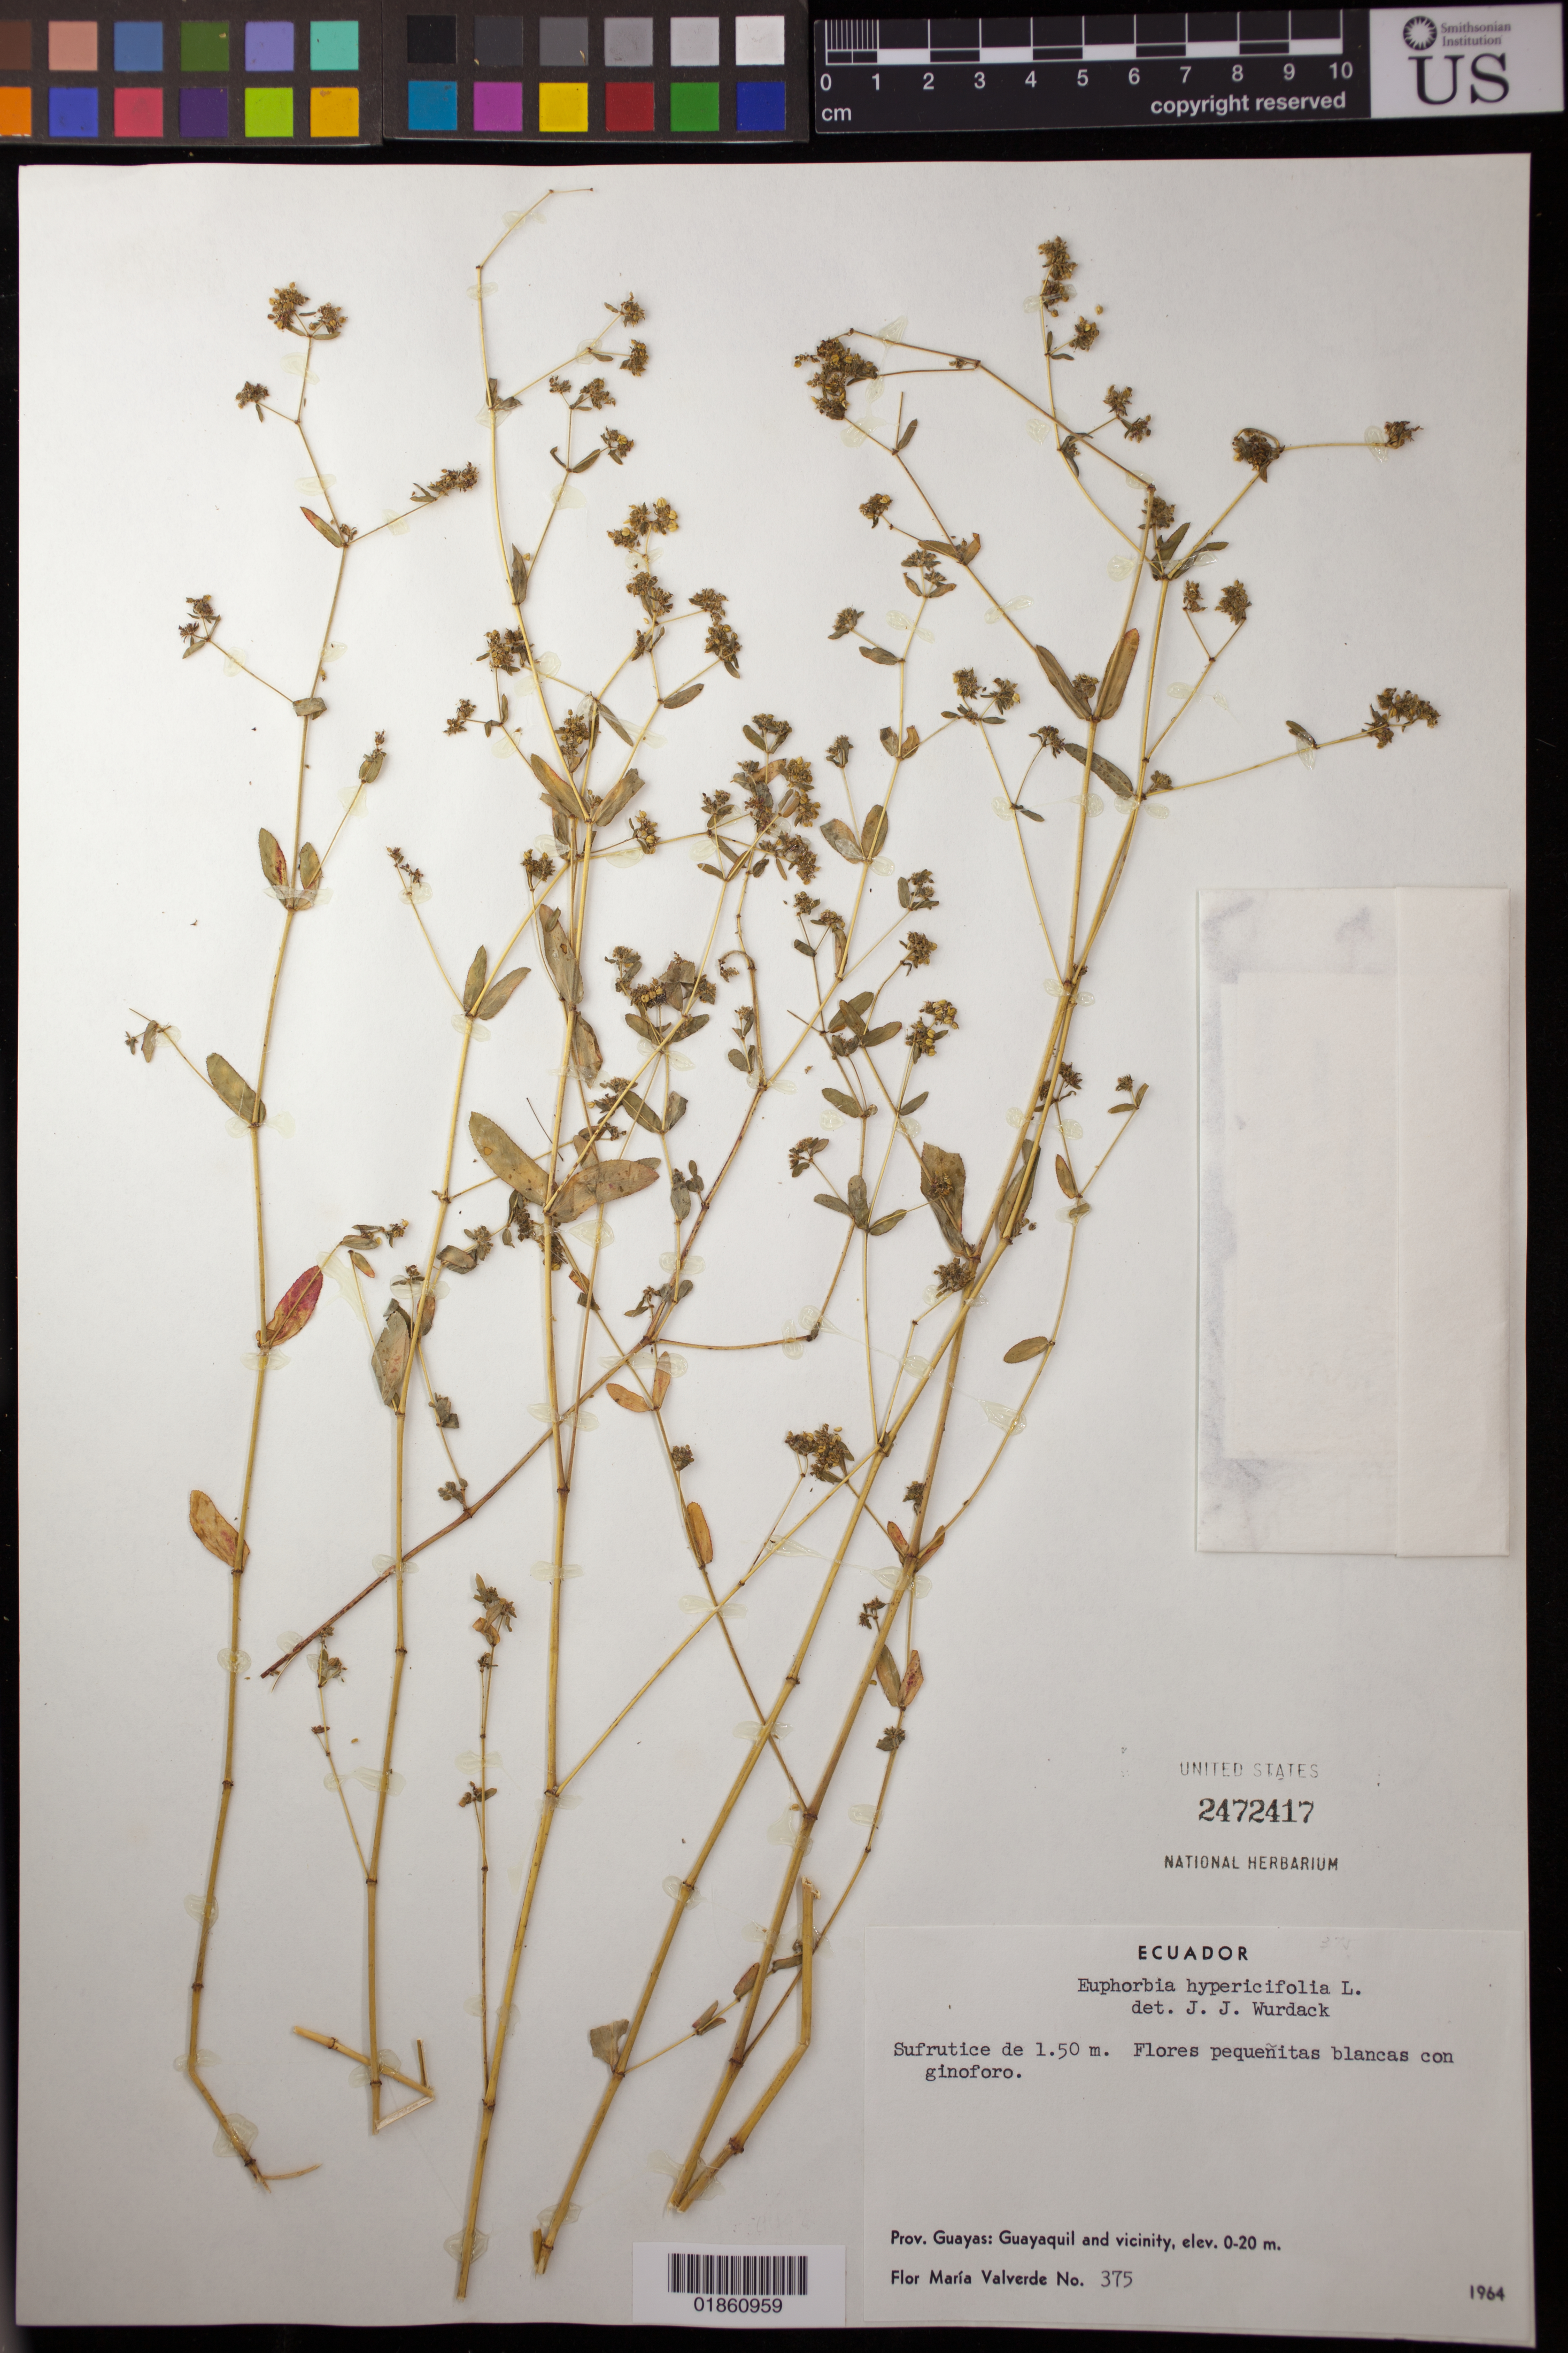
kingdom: Plantae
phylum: Tracheophyta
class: Magnoliopsida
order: Malpighiales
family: Euphorbiaceae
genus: Euphorbia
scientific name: Euphorbia hypericifolia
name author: L.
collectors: F. M. Valverde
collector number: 375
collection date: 1964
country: Ecuador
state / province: Guayas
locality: Guayaquil and vicinity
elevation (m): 0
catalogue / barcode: US 2472417